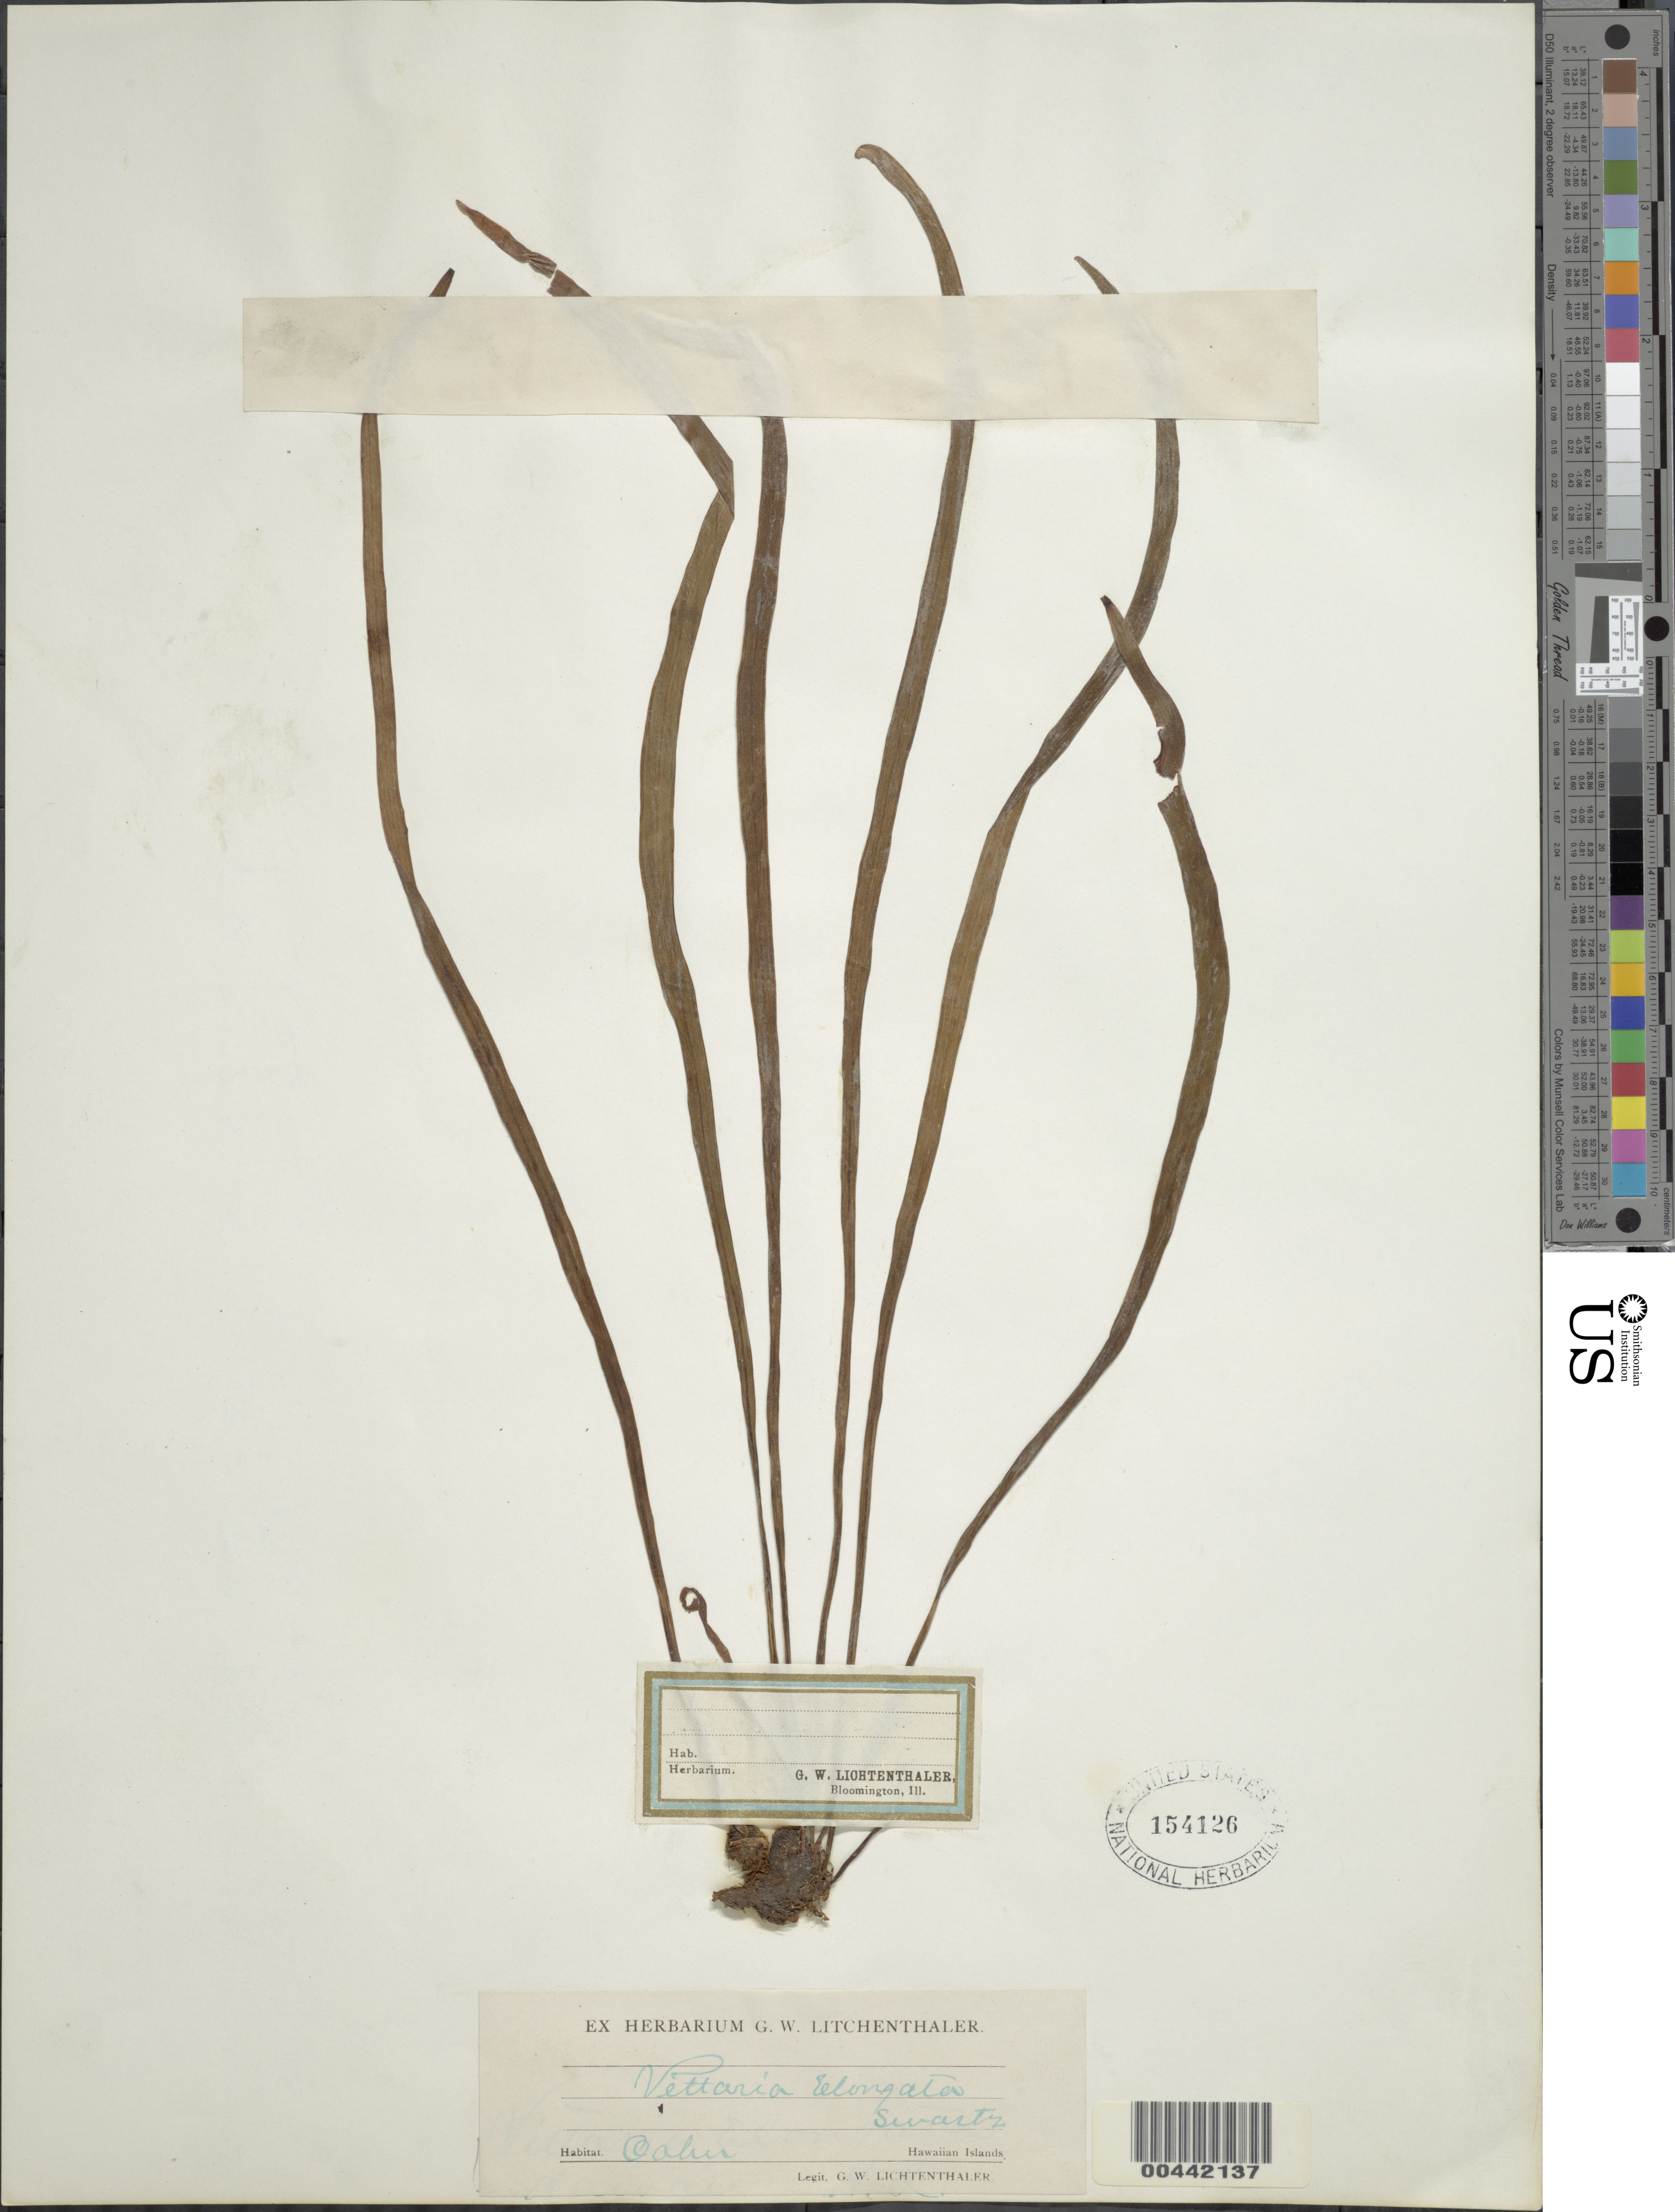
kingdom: Plantae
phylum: Tracheophyta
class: Polypodiopsida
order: Polypodiales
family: Pteridaceae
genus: Haplopteris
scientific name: Haplopteris elongata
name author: (Sw.) Crane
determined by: Wagner, W. L., (BOT), Smithsonian Institution - National Museum of Natural History (UNITED STATES)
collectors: G. Lichtenthaler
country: United States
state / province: Hawaii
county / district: Honolulu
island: Oahu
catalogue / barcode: US 154126